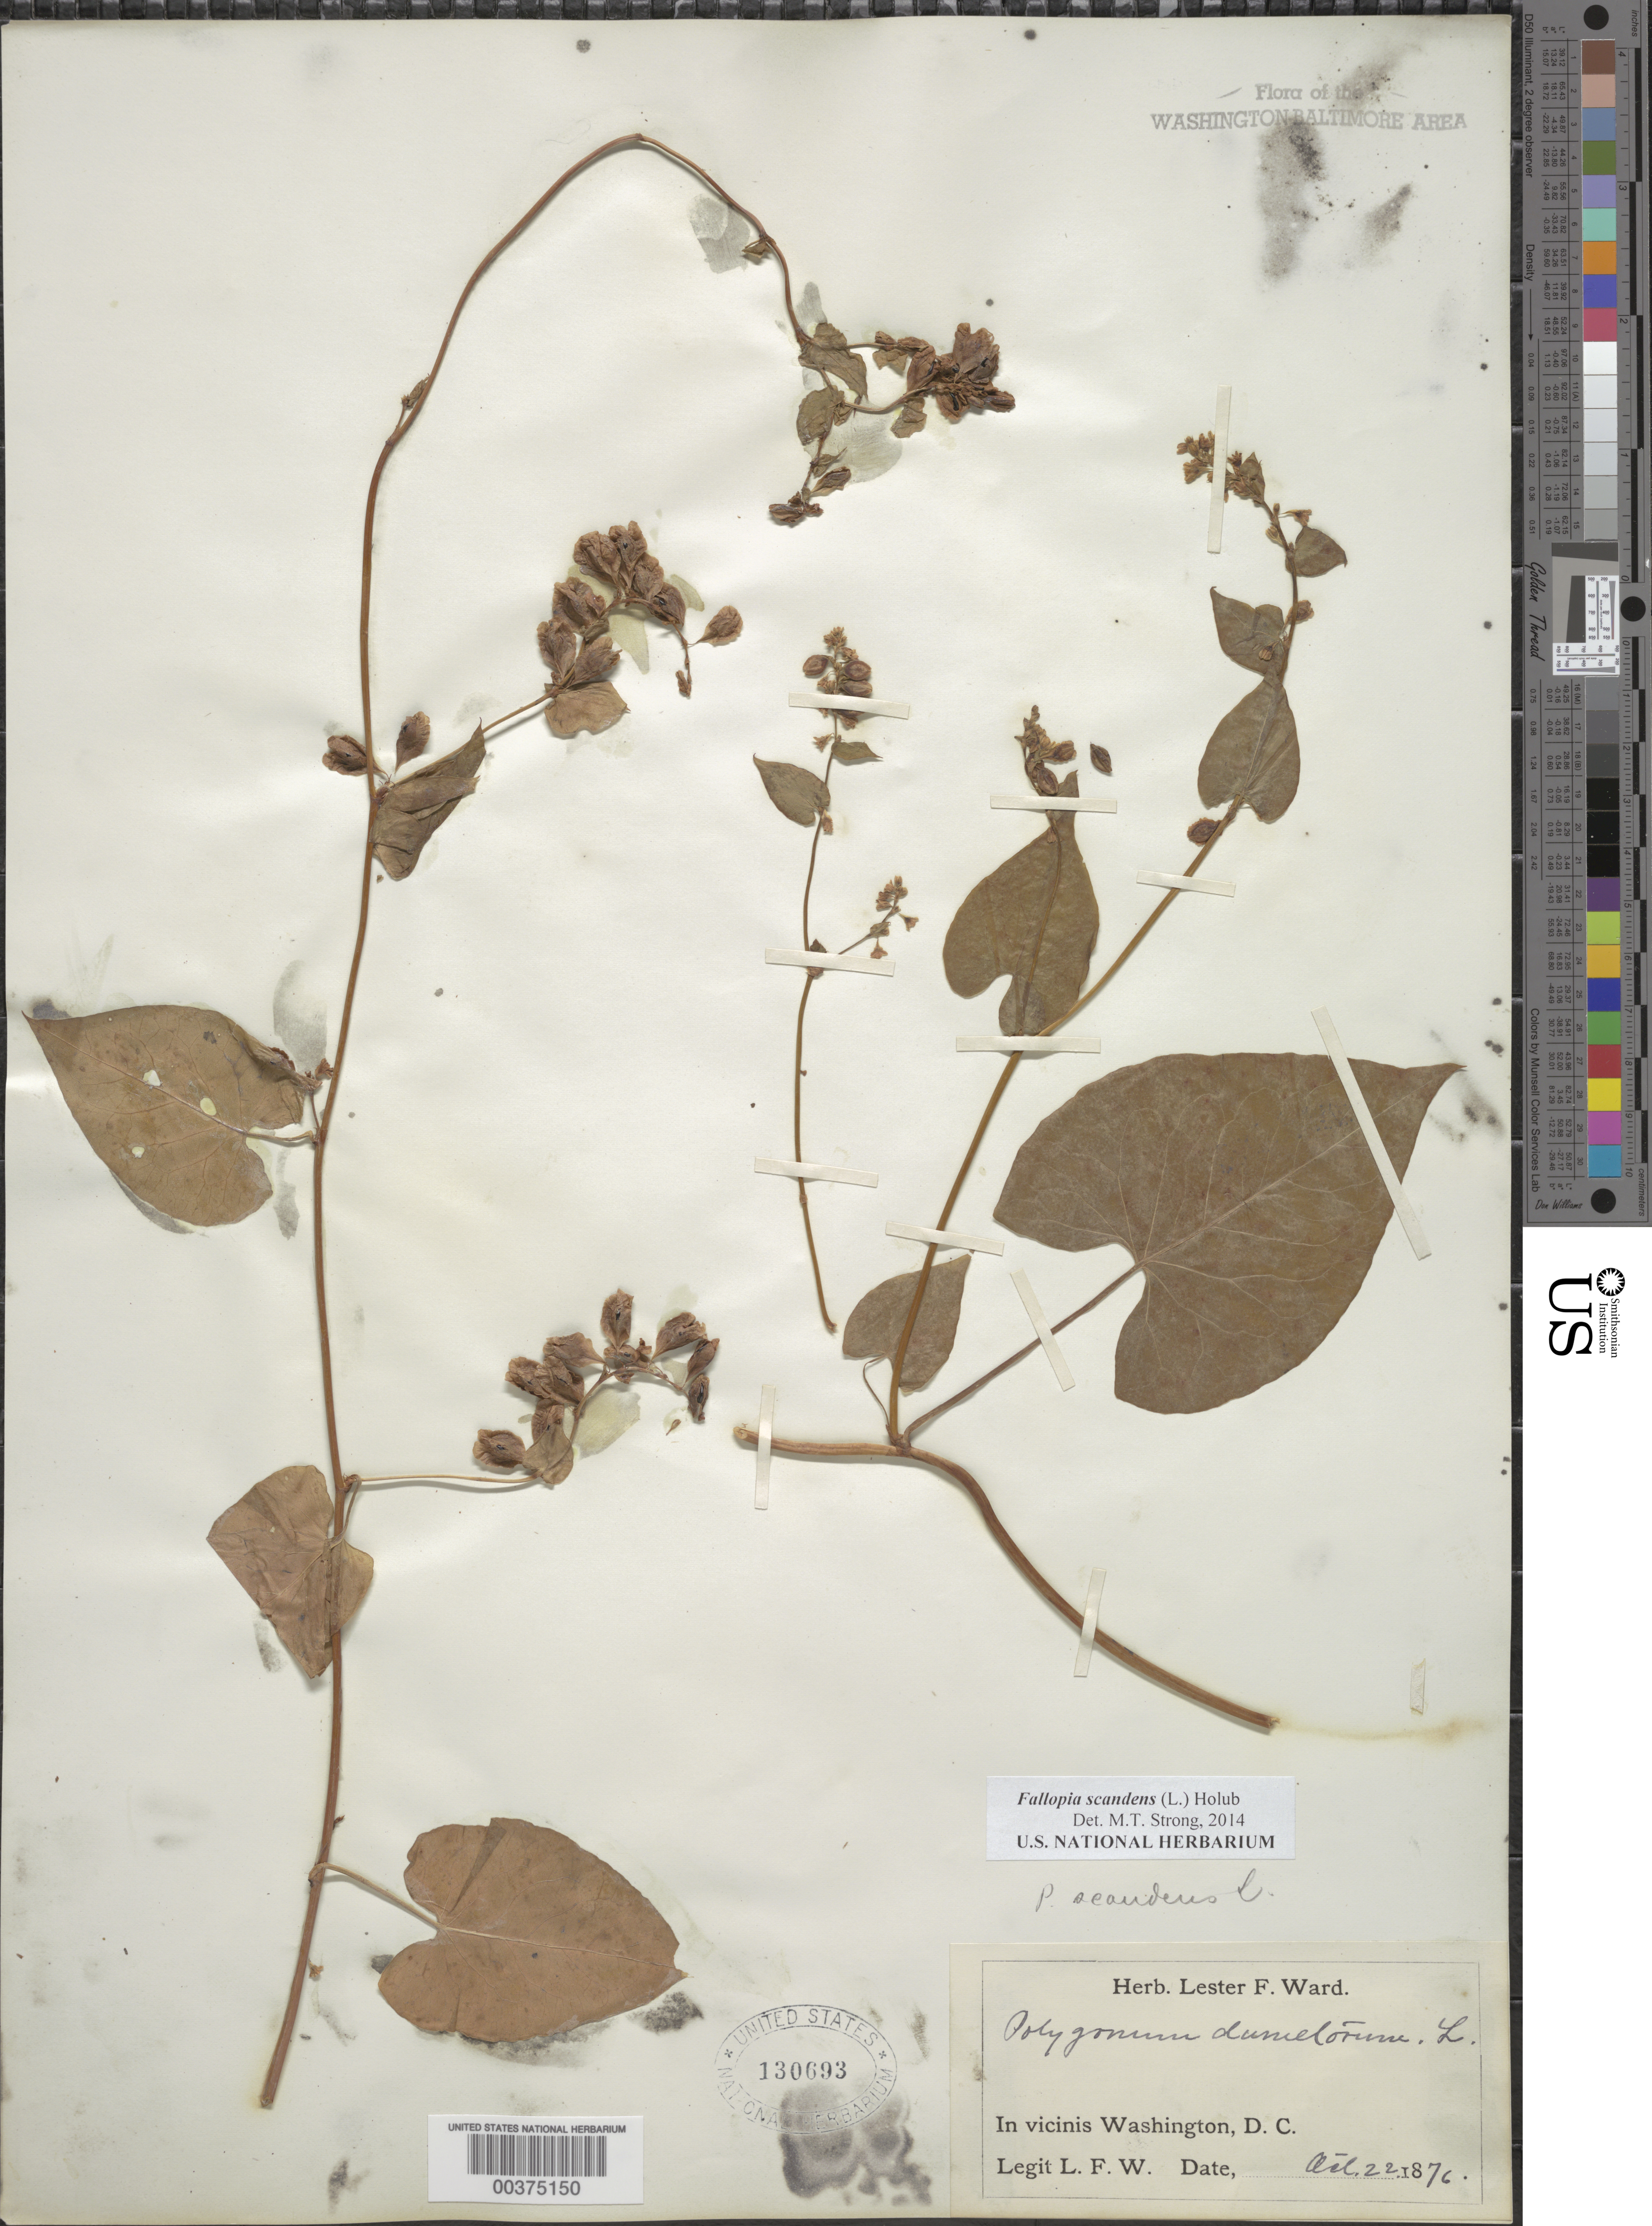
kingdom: Plantae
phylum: Tracheophyta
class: Magnoliopsida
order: Caryophyllales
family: Polygonaceae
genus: Fallopia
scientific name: Fallopia scandens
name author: (L.) Holub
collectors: L. F. Ward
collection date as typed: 22 Oct 1876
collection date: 1876-10-22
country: United States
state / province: District of Columbia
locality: Washington DC area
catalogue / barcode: US 130693